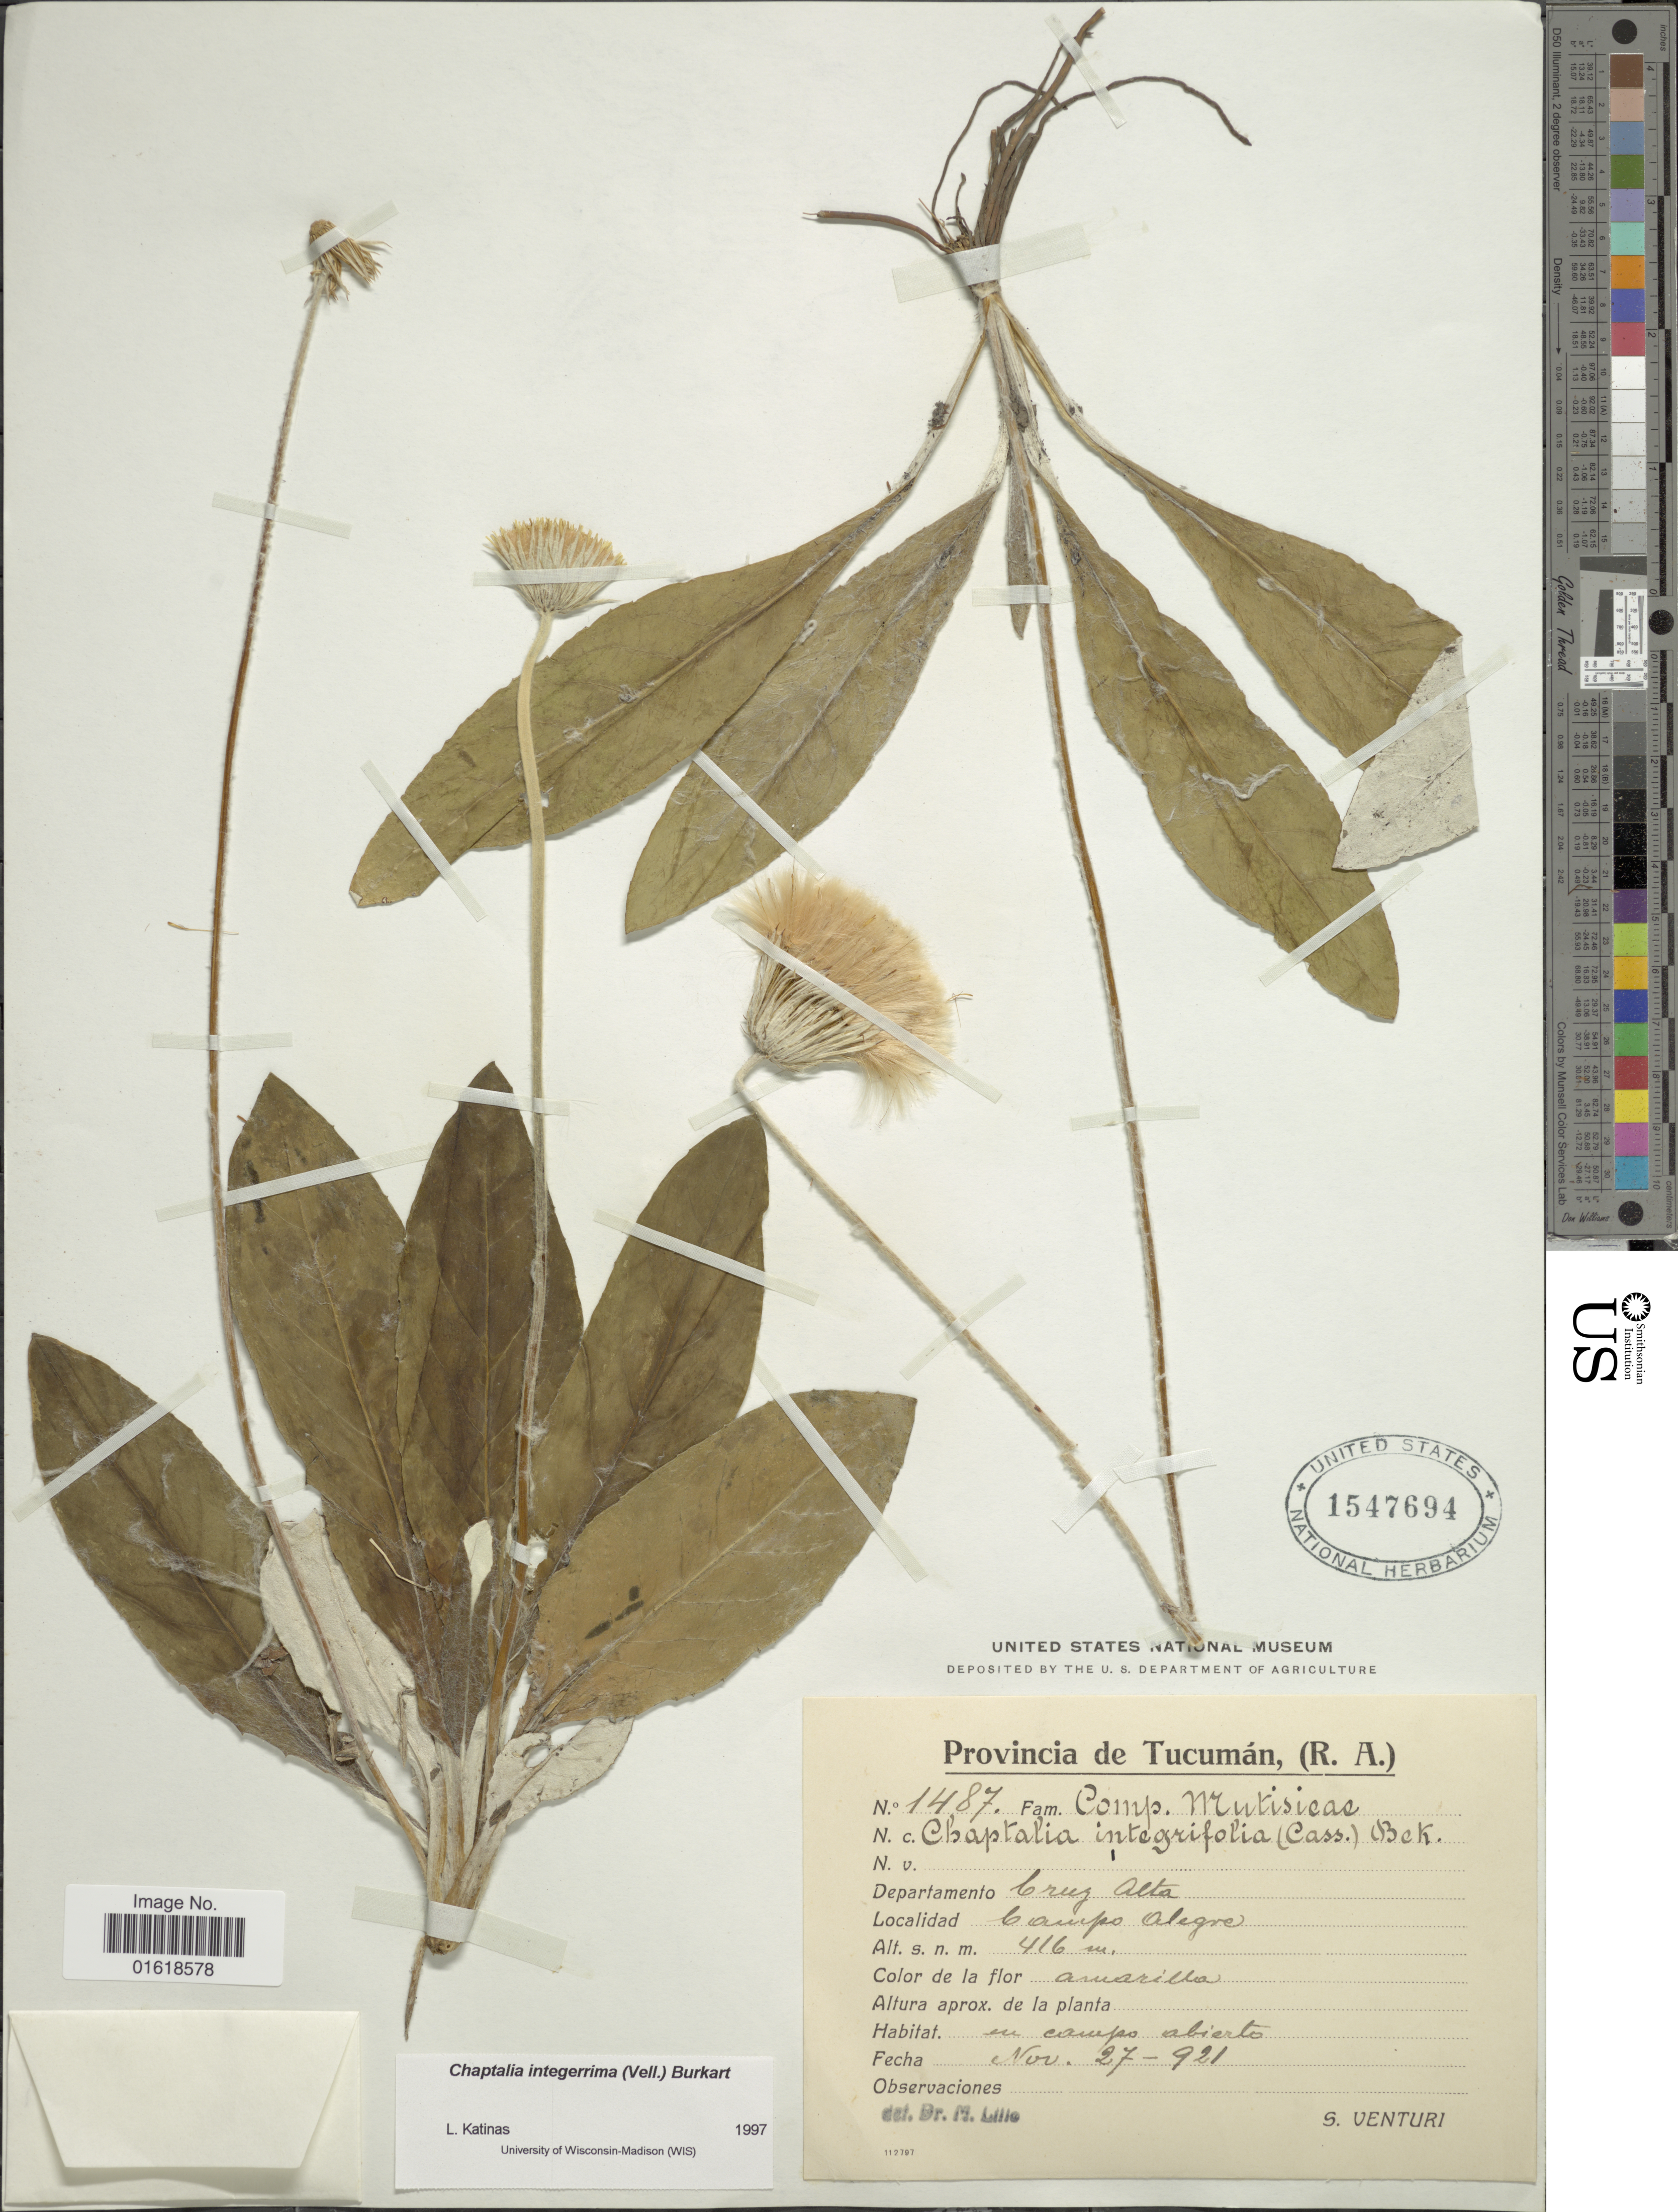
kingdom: Plantae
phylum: Tracheophyta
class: Magnoliopsida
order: Asterales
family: Asteraceae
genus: Chaptalia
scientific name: Chaptalia integerrima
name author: (Vell.) Burkart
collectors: S. Venturi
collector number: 1487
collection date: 1921-11-27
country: Argentina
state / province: Tucuman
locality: Provincia de Tucumán, (R.A.). Departamento Cruz Alta. Campo Alegre.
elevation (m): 416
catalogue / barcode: US 1547694